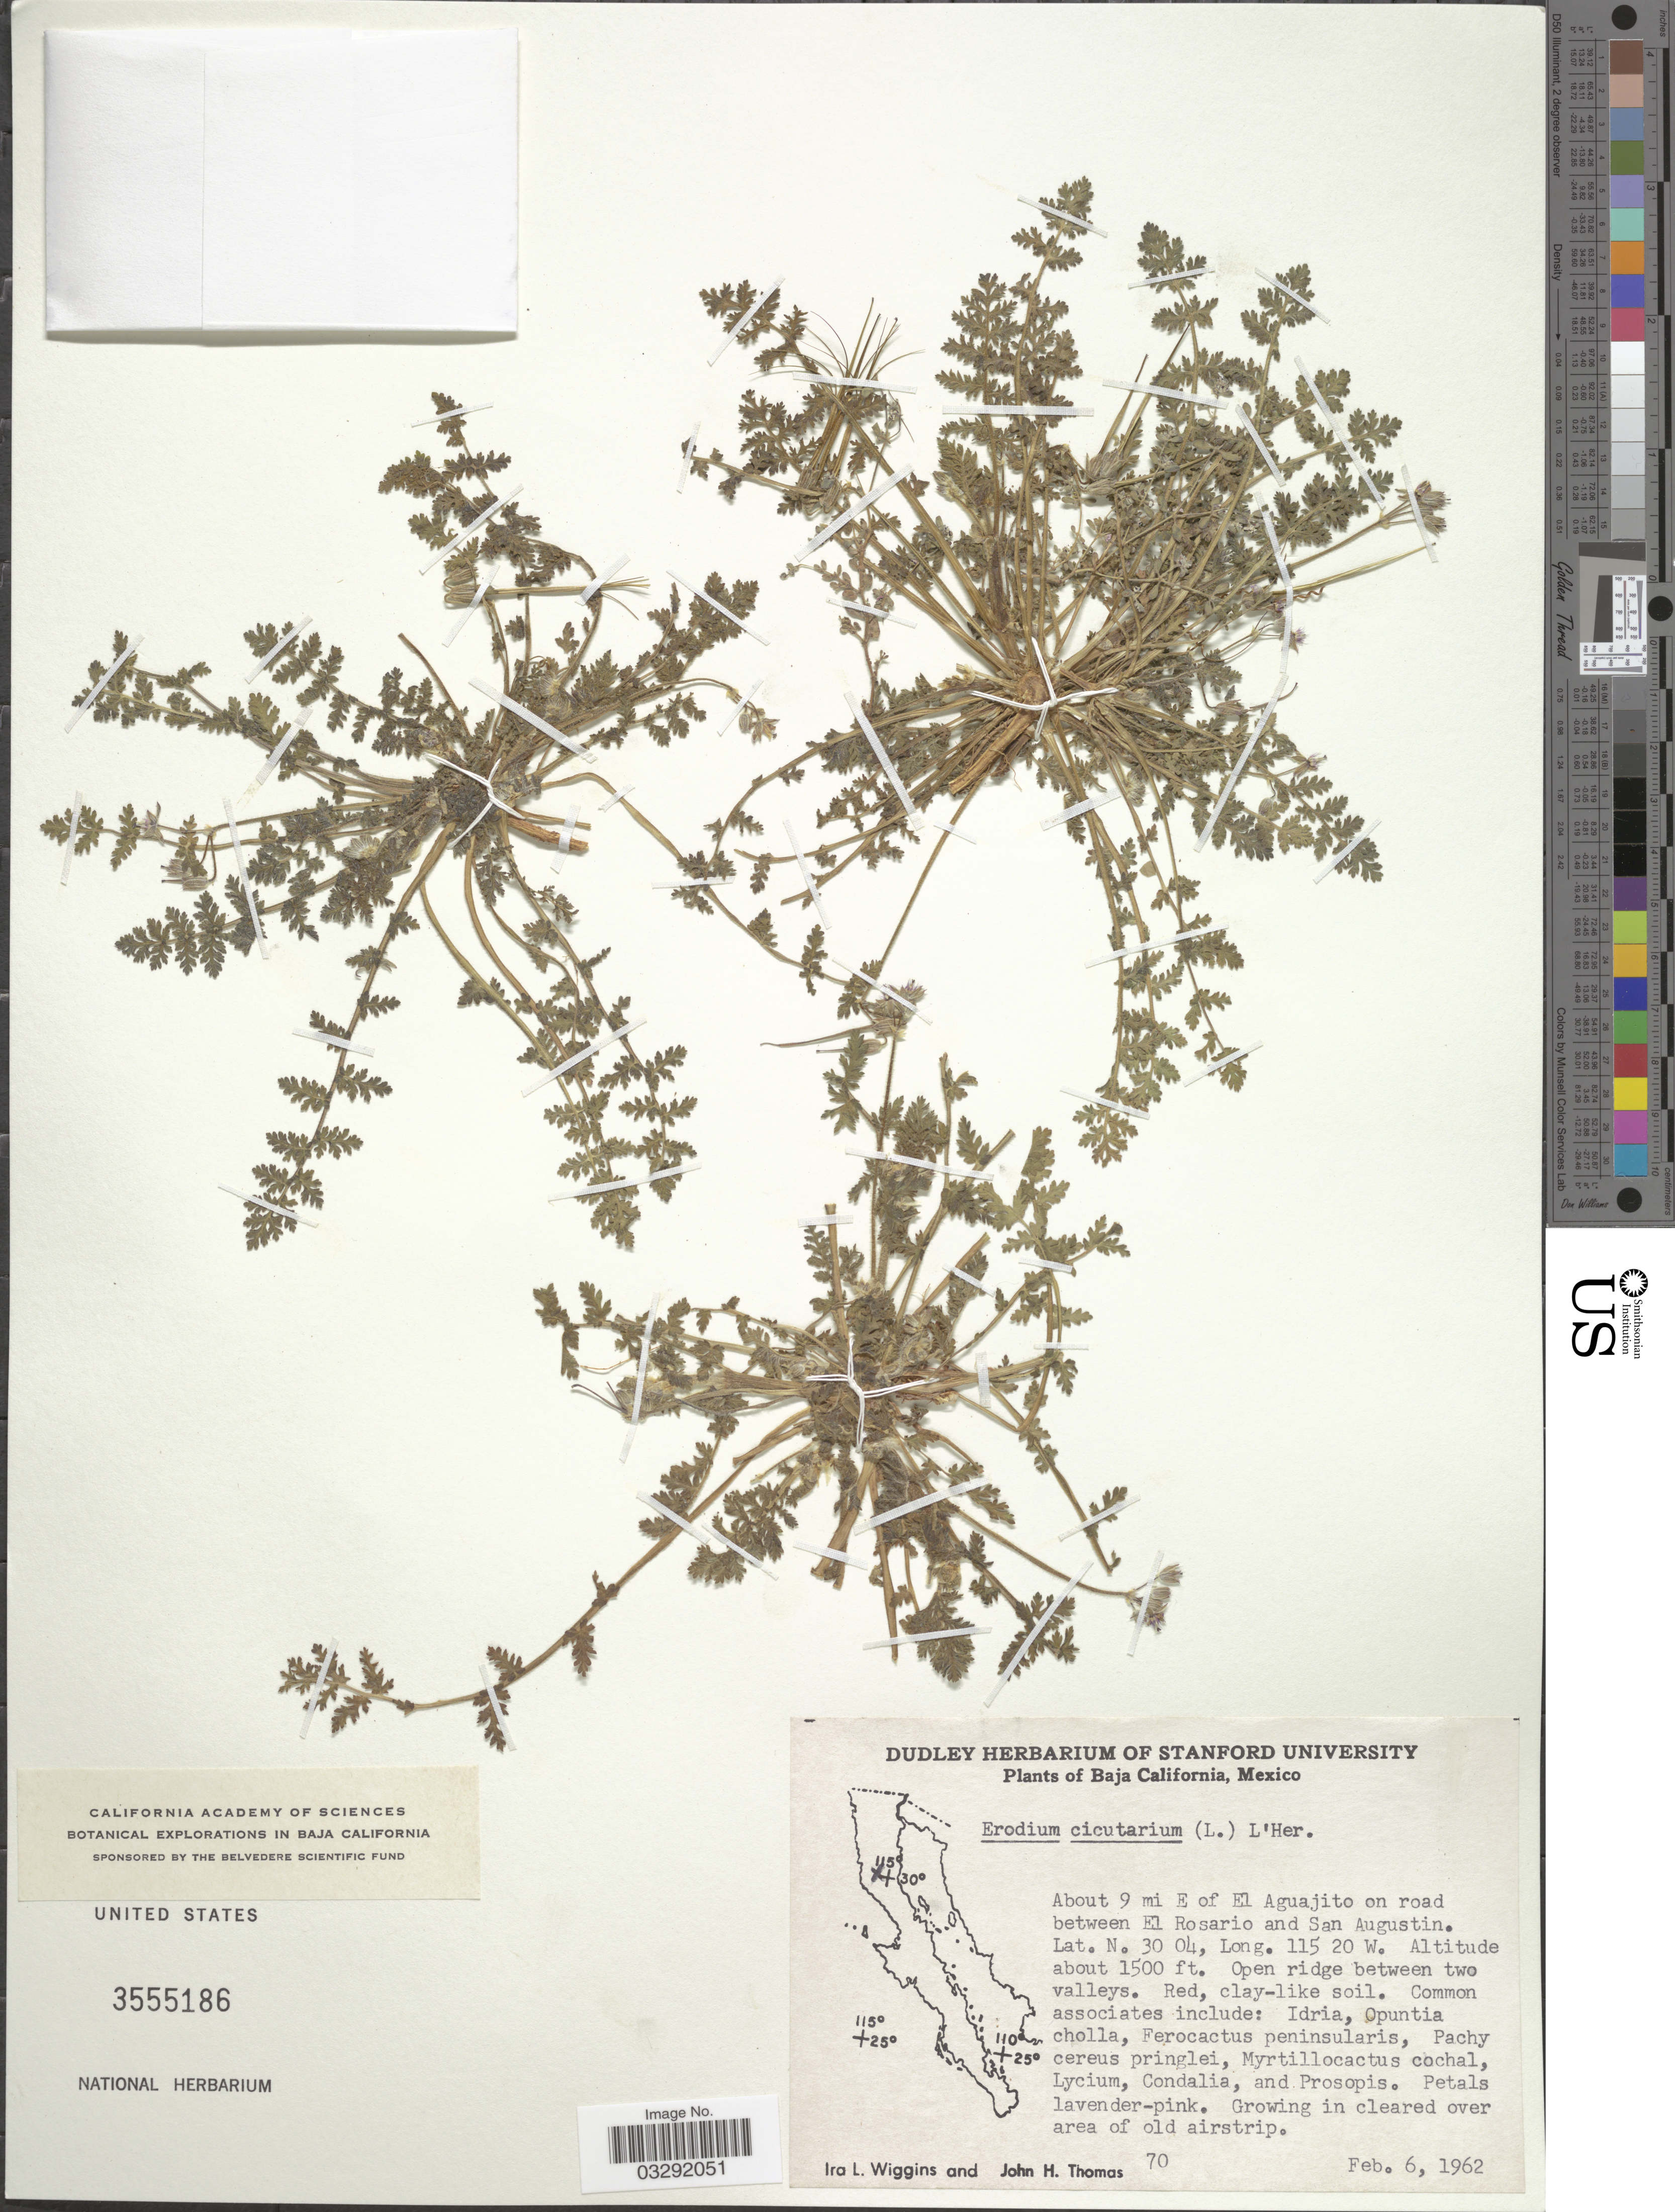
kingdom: Plantae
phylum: Tracheophyta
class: Magnoliopsida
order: Geraniales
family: Geraniaceae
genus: Erodium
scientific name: Erodium cicutarium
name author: (L.) L'Hér.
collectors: I. L. Wiggins & J. H. Thomas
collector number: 70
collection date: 1962-02-06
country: Mexico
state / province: Baja California Norte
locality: About 9 mi E of El Aguajito on road between El Rosario and San Augustin.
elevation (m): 457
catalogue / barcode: US 3555186